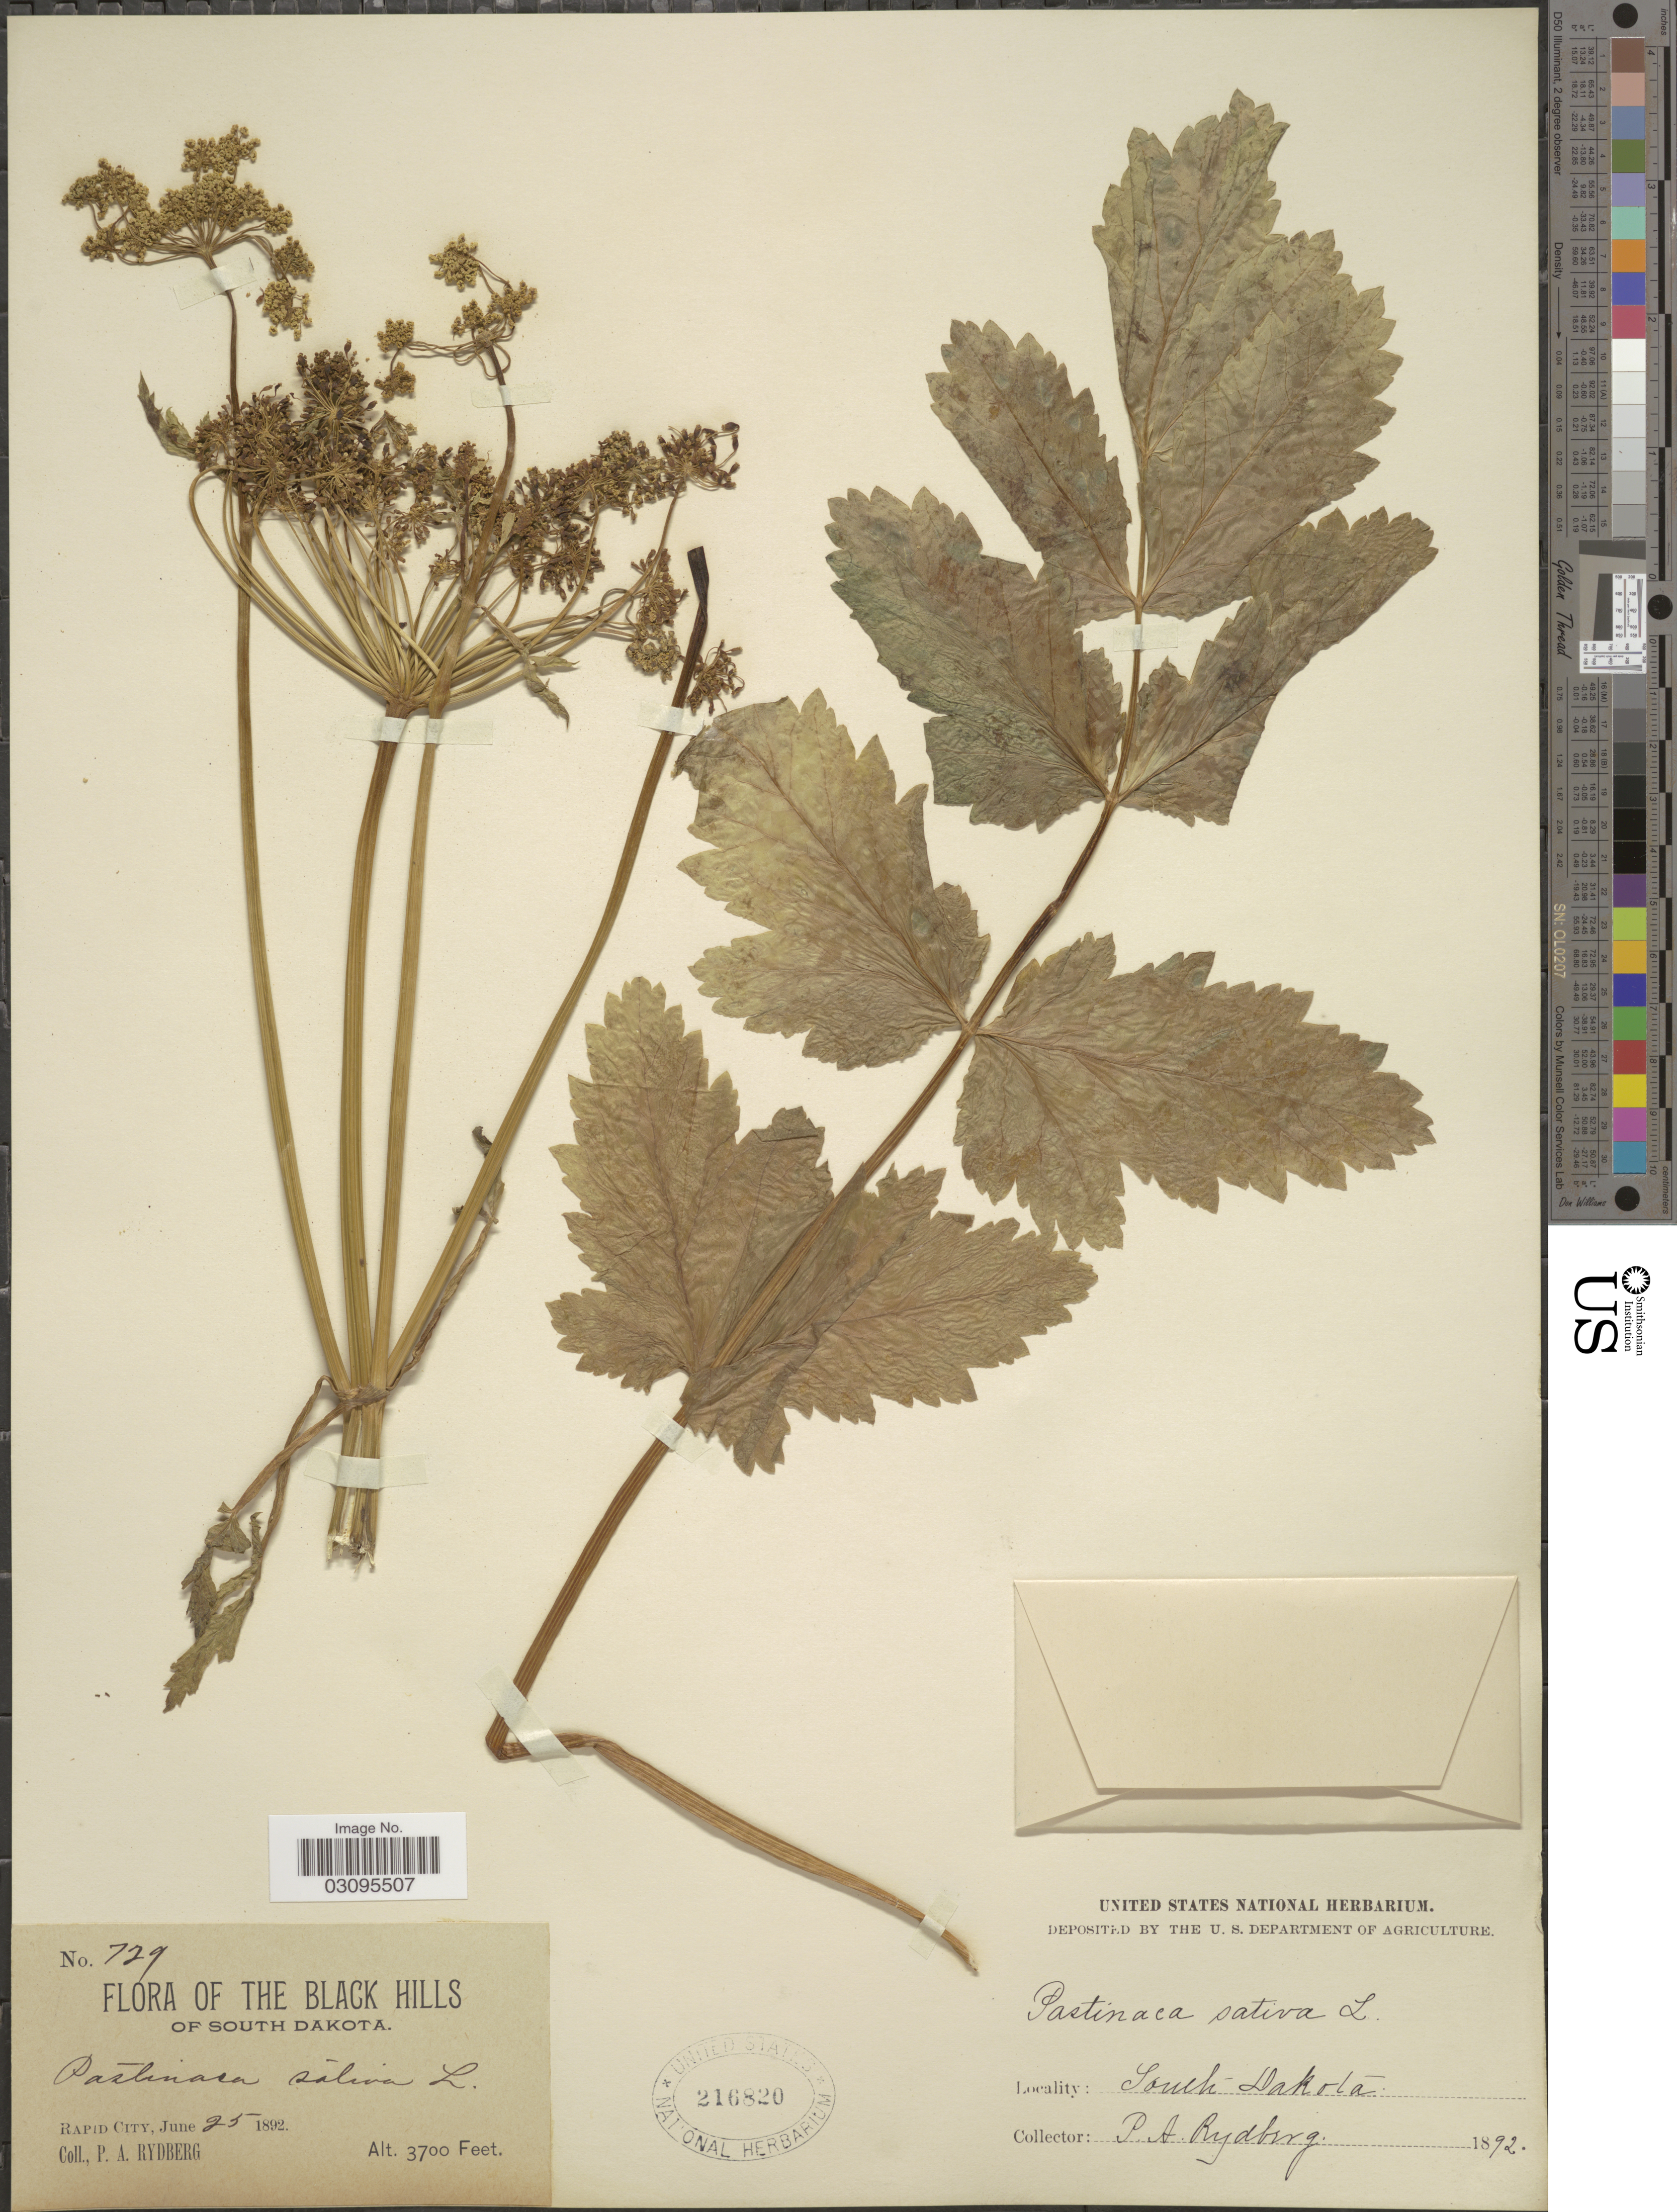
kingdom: Plantae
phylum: Tracheophyta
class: Magnoliopsida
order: Apiales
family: Apiaceae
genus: Pastinaca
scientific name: Pastinaca sativa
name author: L.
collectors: P. A. Rydberg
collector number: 729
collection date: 1892-06-25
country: United States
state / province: South Dakota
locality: The Black Hills of South Dakota, Rapid City.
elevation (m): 1128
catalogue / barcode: US 216820